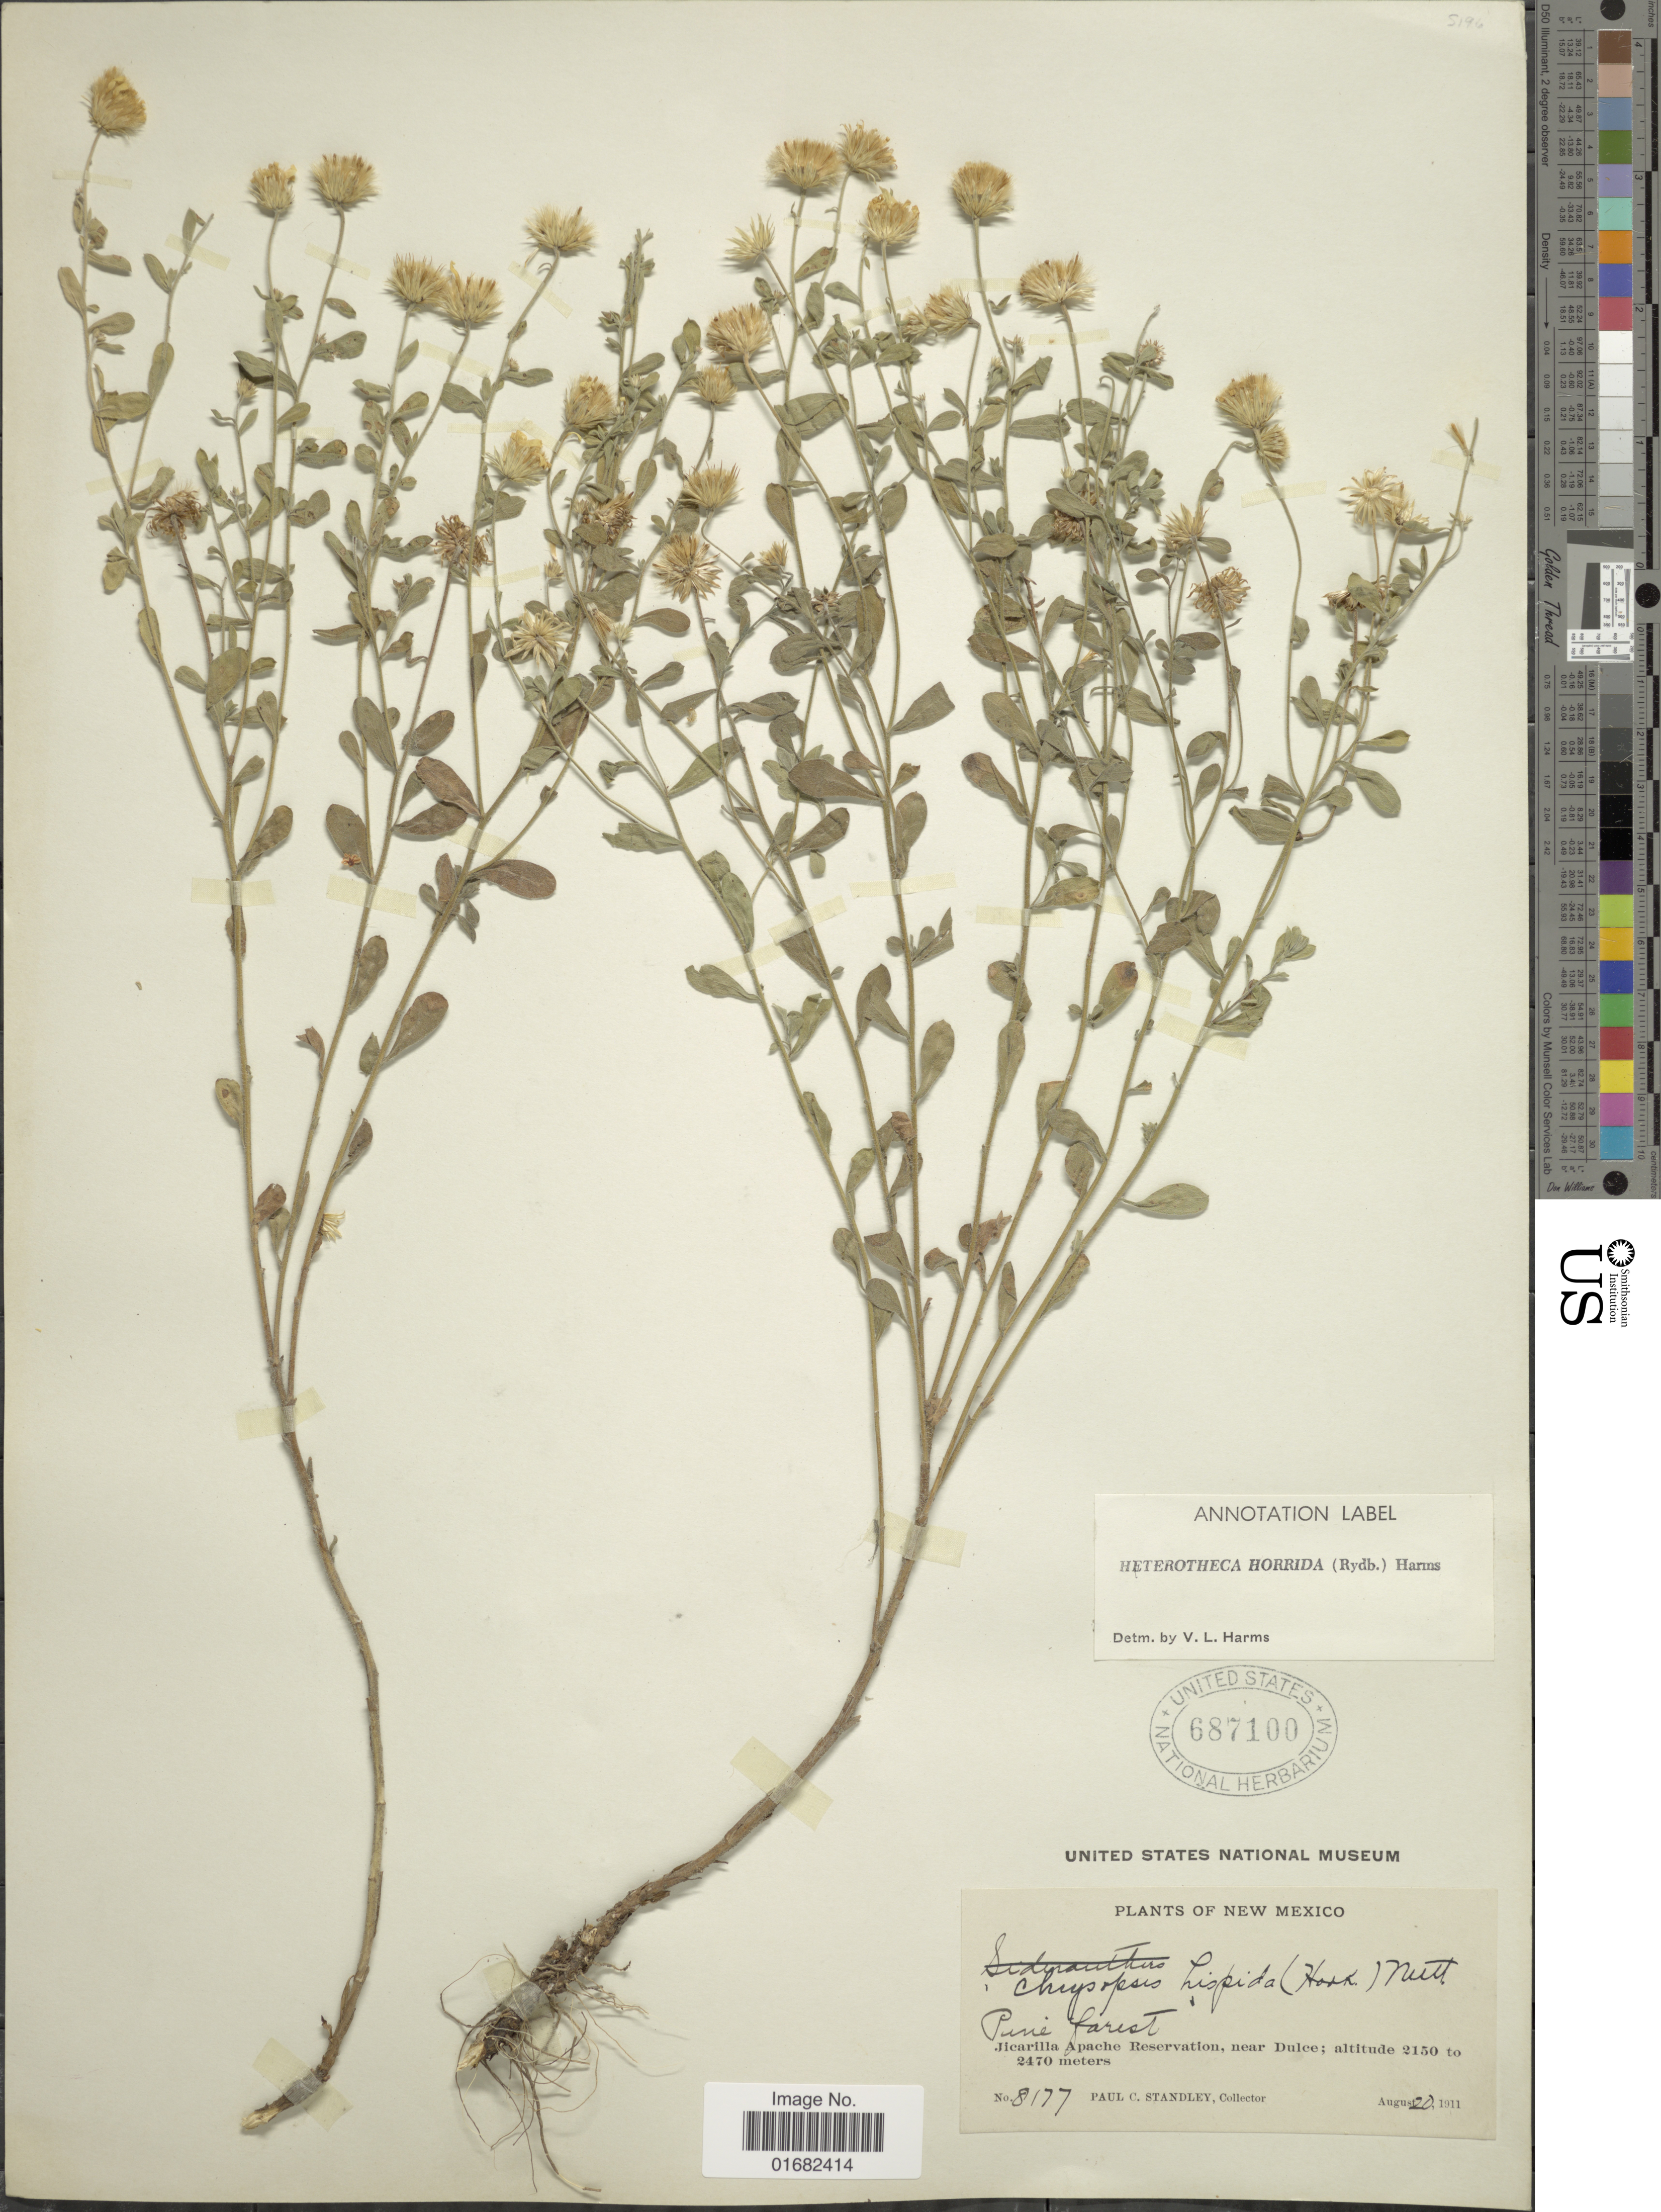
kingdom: Plantae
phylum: Tracheophyta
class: Magnoliopsida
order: Asterales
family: Asteraceae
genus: Heterotheca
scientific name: Heterotheca horrida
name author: (Rydb.) V.L. Harms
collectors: P. C. Standley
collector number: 8177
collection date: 1911-08-20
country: United States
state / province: New Mexico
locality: Jicarilla Apache Reservation, near Dulce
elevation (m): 2150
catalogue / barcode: US 687100